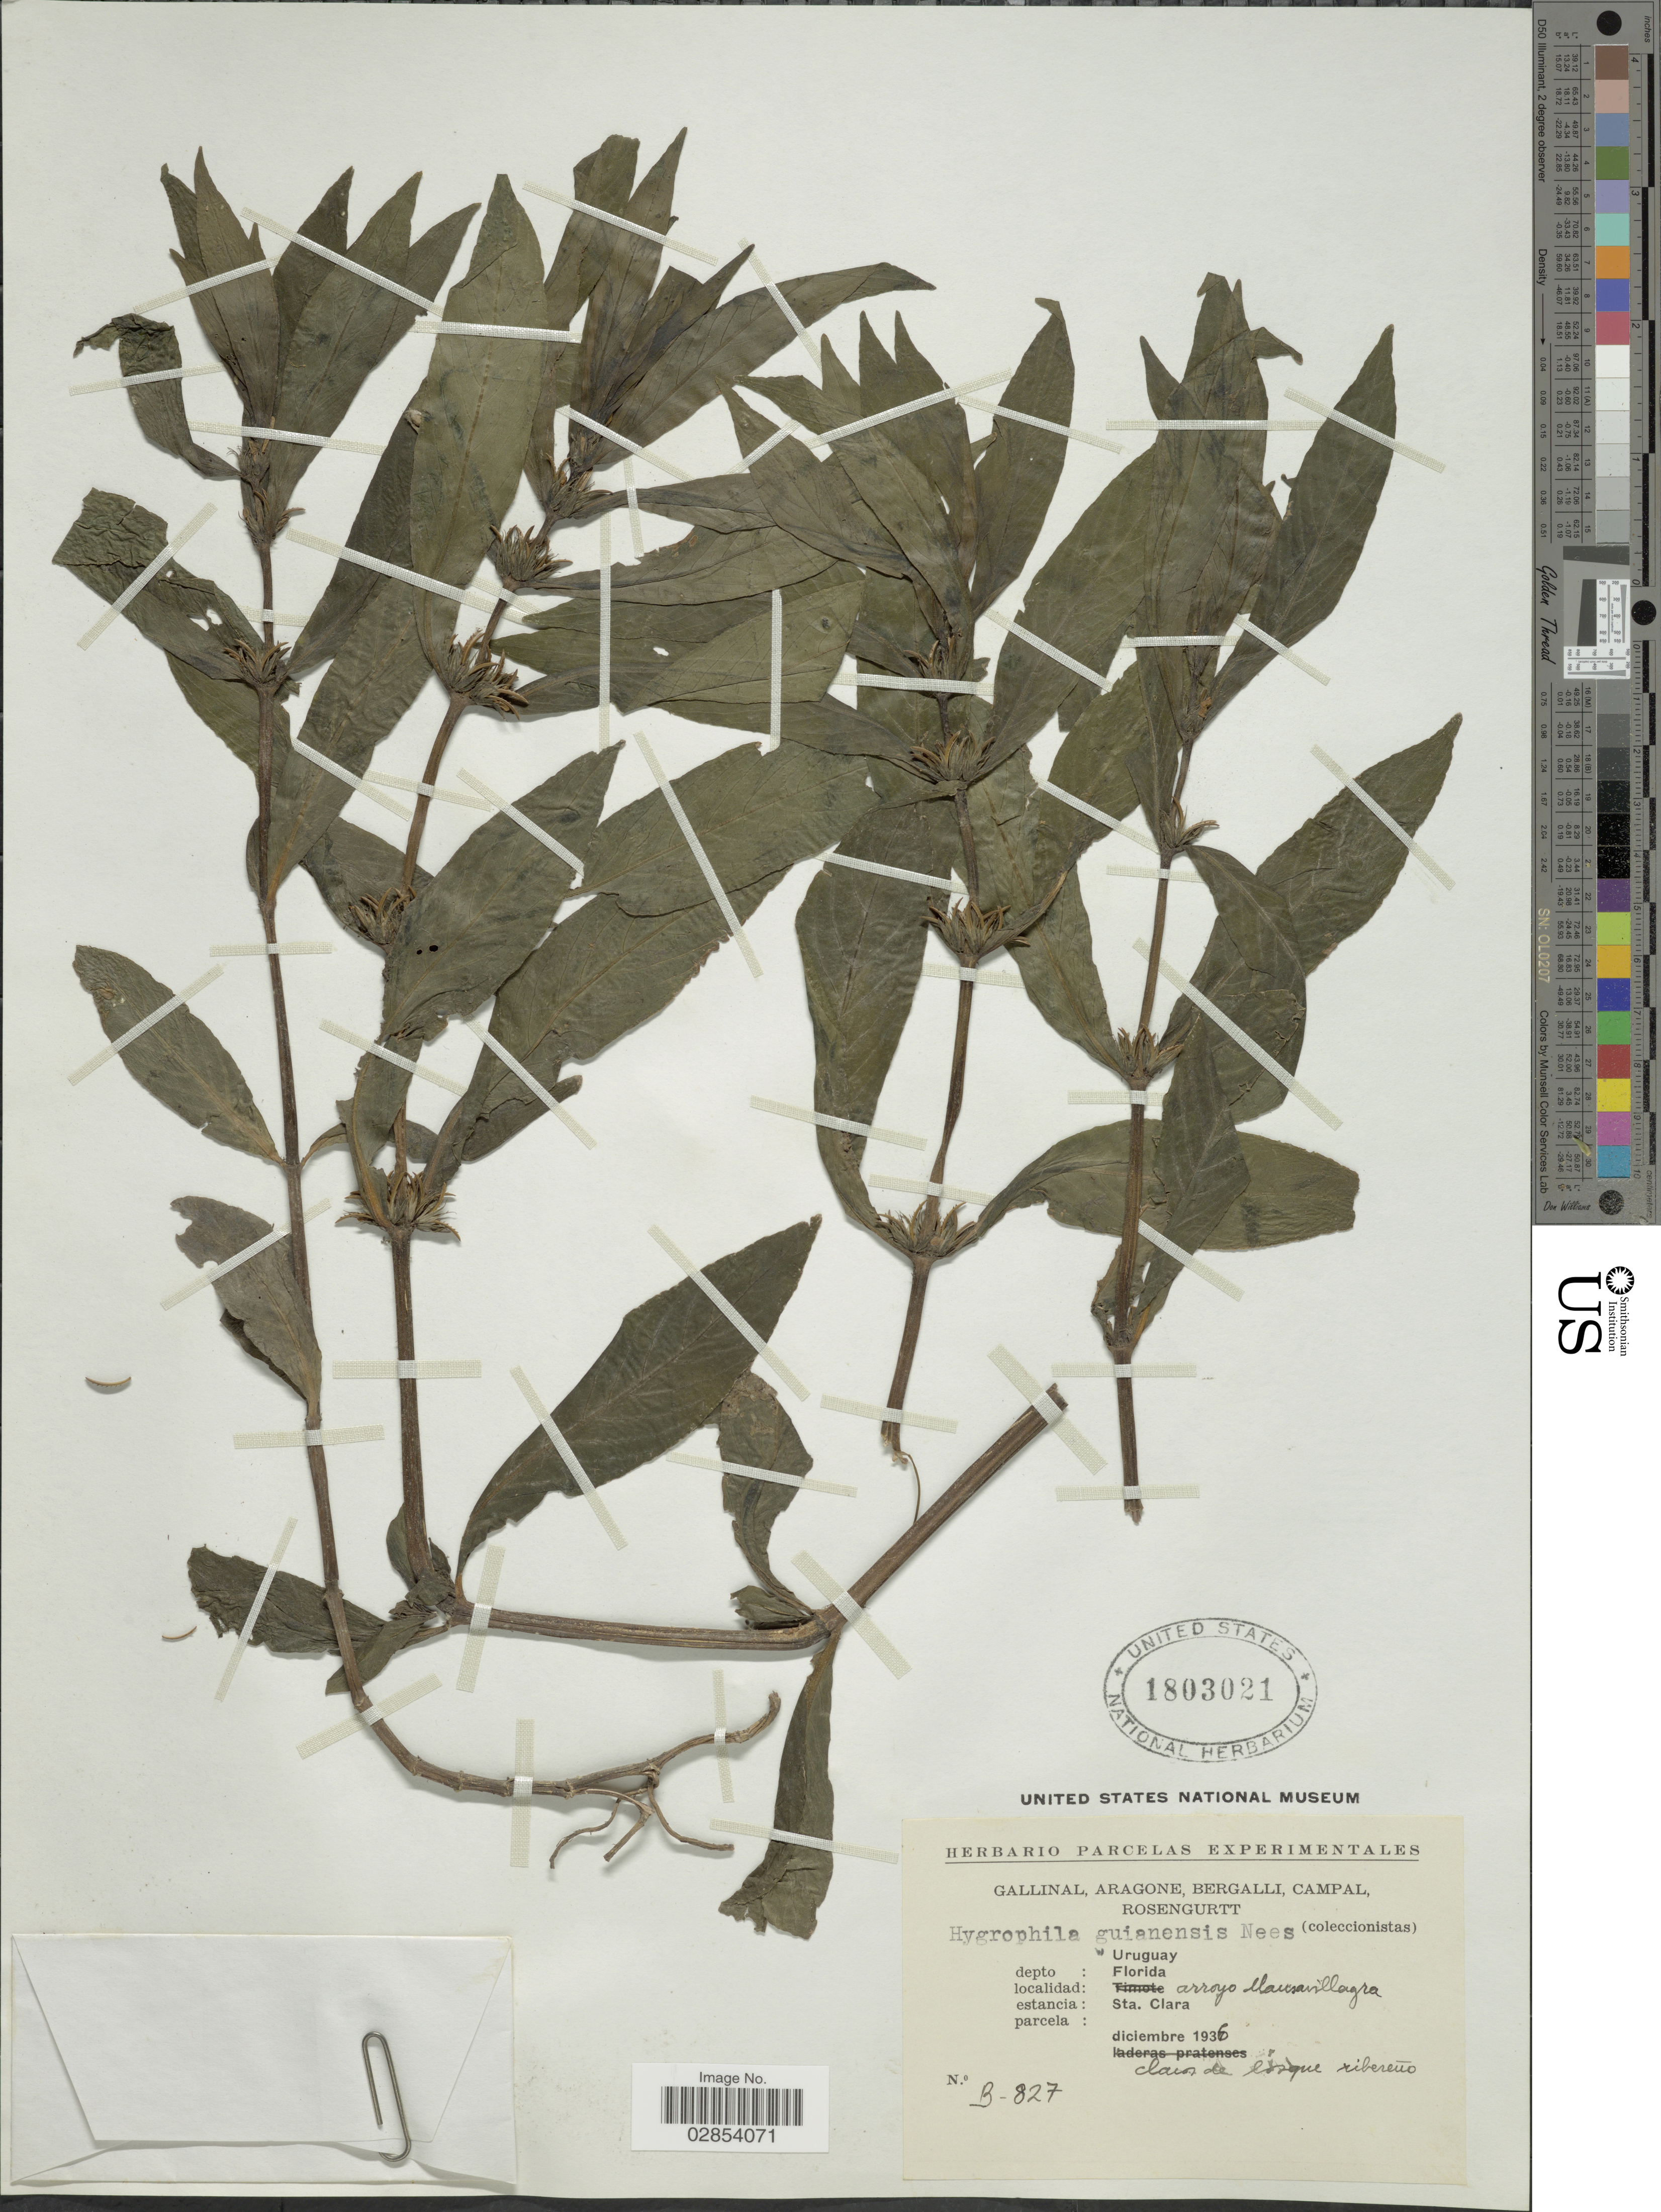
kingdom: Plantae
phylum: Tracheophyta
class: Magnoliopsida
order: Lamiales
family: Acanthaceae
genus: Hygrophila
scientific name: Hygrophila costata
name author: Nees & T. Nees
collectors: -. Gallinal, -- Aragone, -. Bergali, -- Campal & Rosengurtt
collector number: B-827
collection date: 1936-12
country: Uruguay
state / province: Florida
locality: Depto: Florida, arroyo Mansavillagra, Sta. Clara.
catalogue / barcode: US 1803021